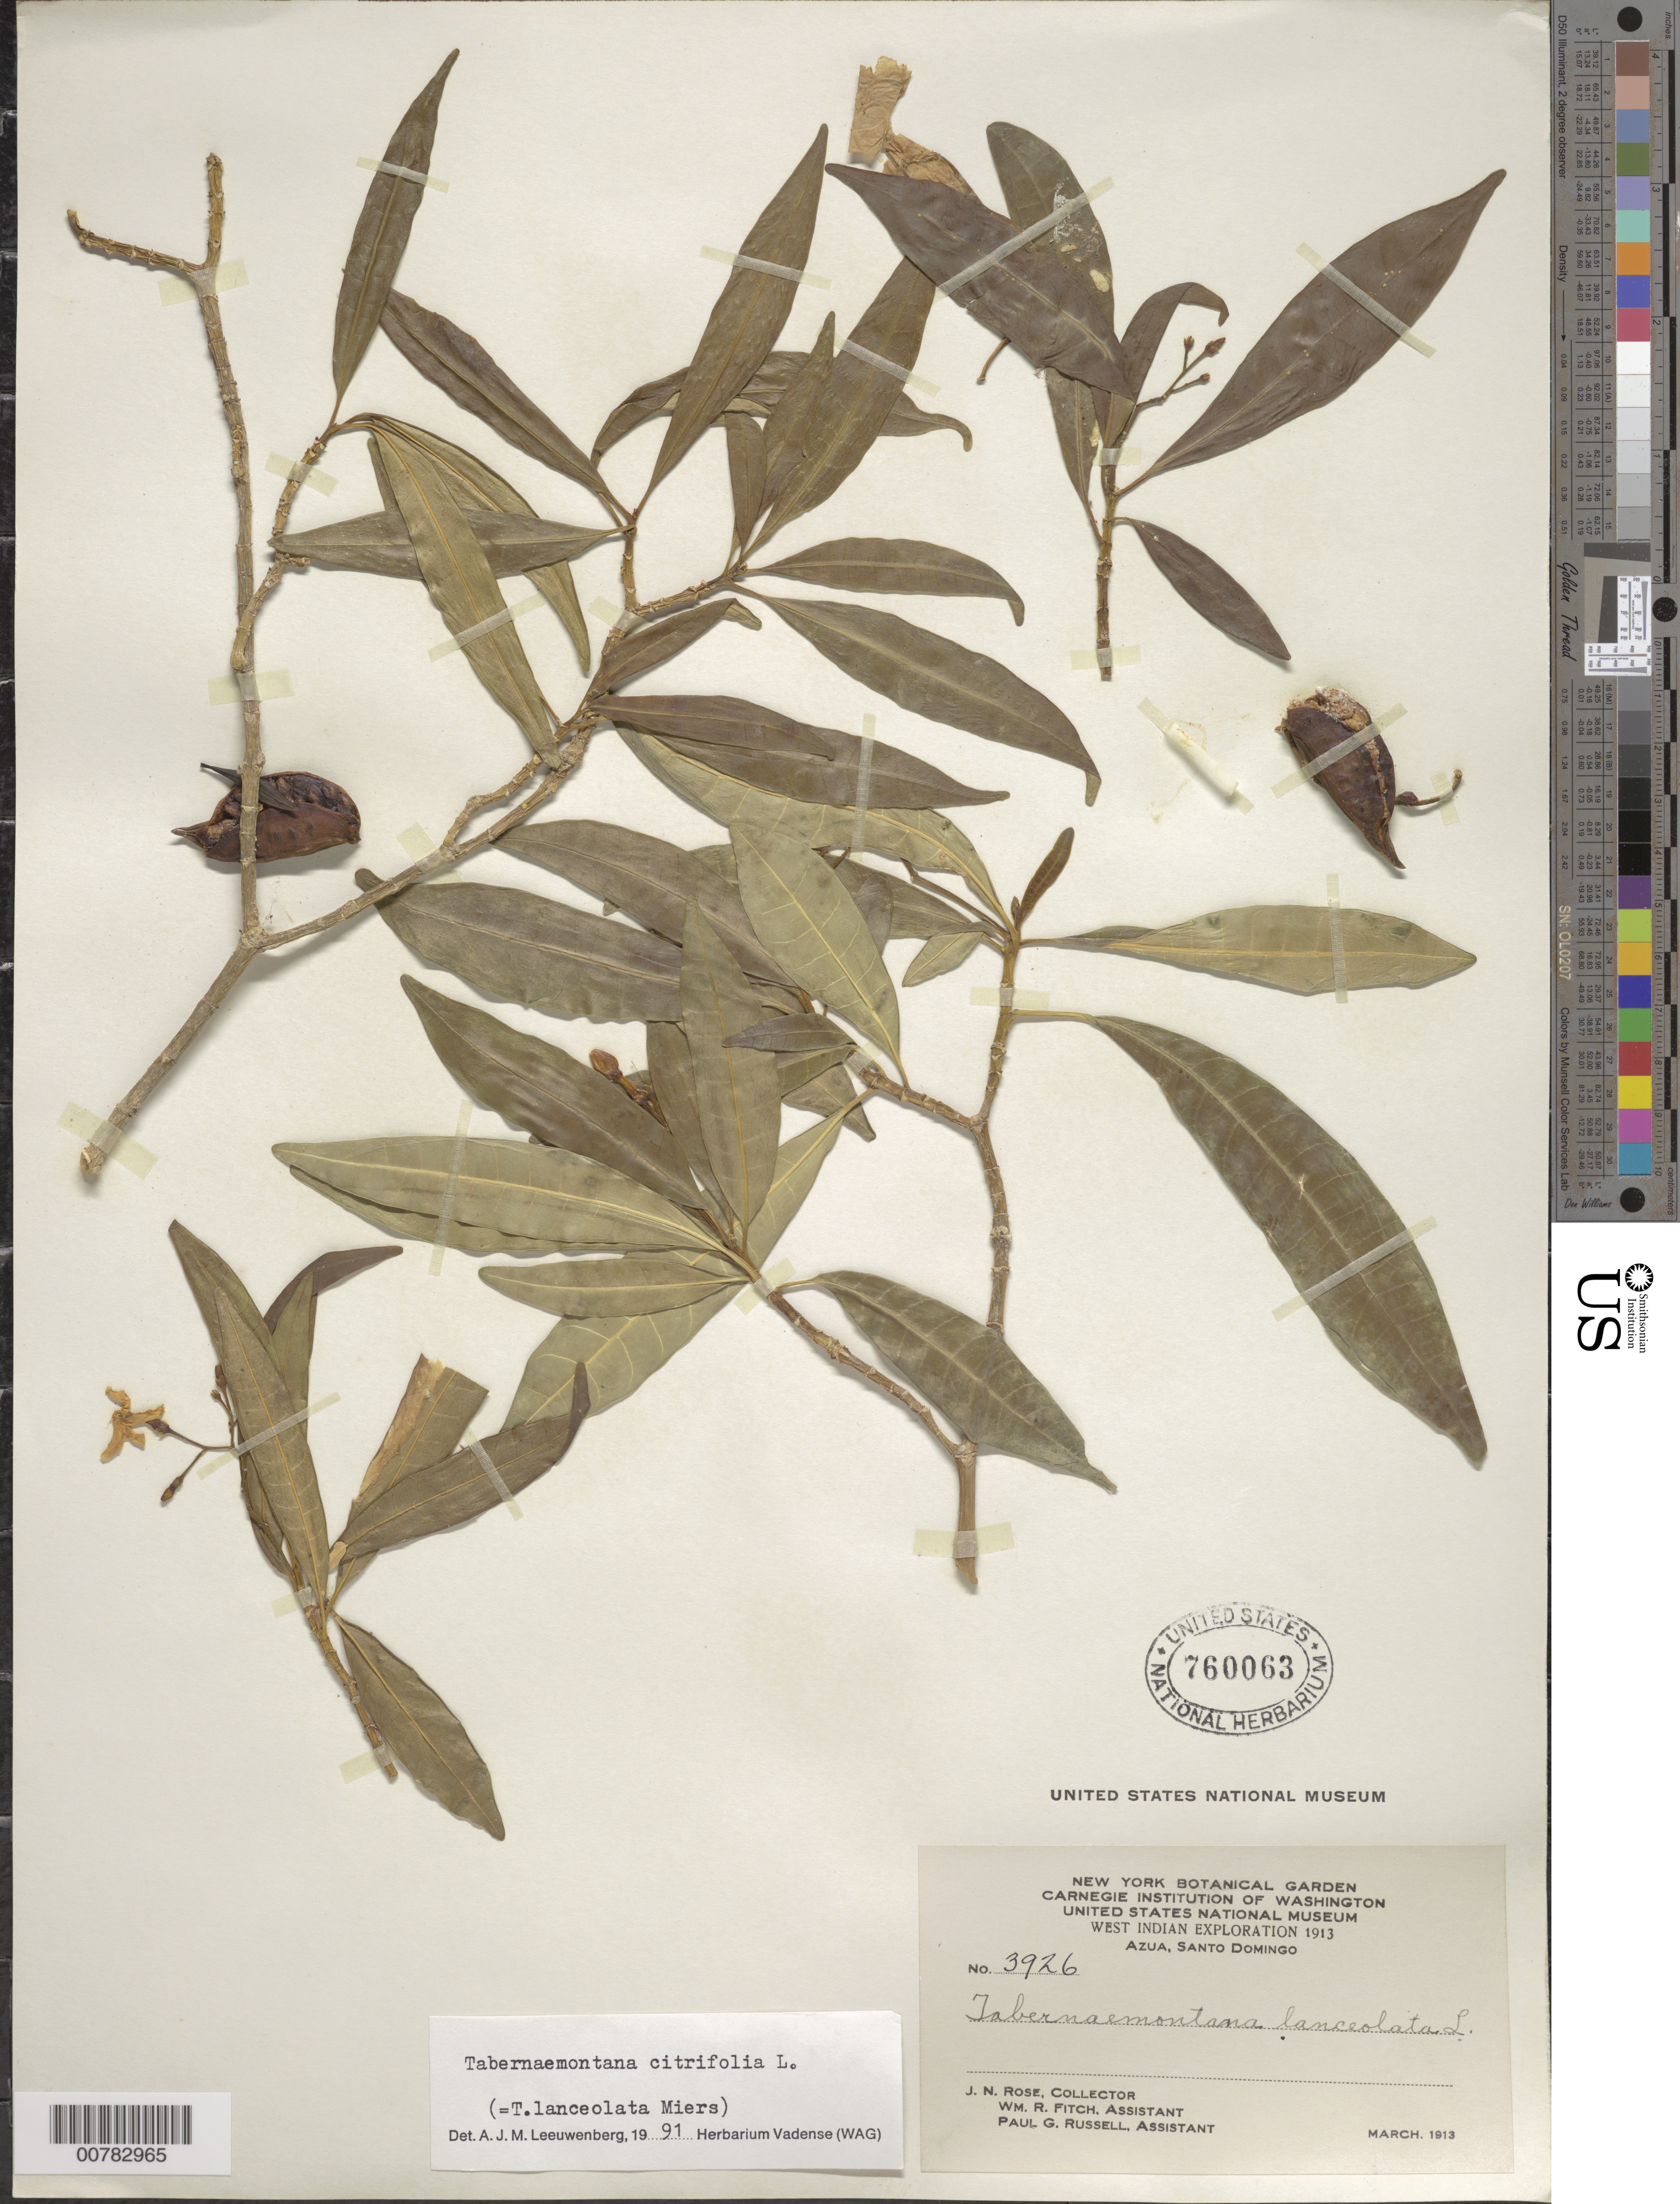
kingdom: Plantae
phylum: Tracheophyta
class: Magnoliopsida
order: Gentianales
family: Apocynaceae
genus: Tabernaemontana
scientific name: Tabernaemontana citrifolia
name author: L.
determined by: Leeuwenberg, A. J. M.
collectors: J. N. Rose, W. R. Fitch & P. G. Russell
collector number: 3926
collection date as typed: Mar 1913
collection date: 1913-03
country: Dominican Republic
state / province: Azua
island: Hispaniola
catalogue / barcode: US 760063